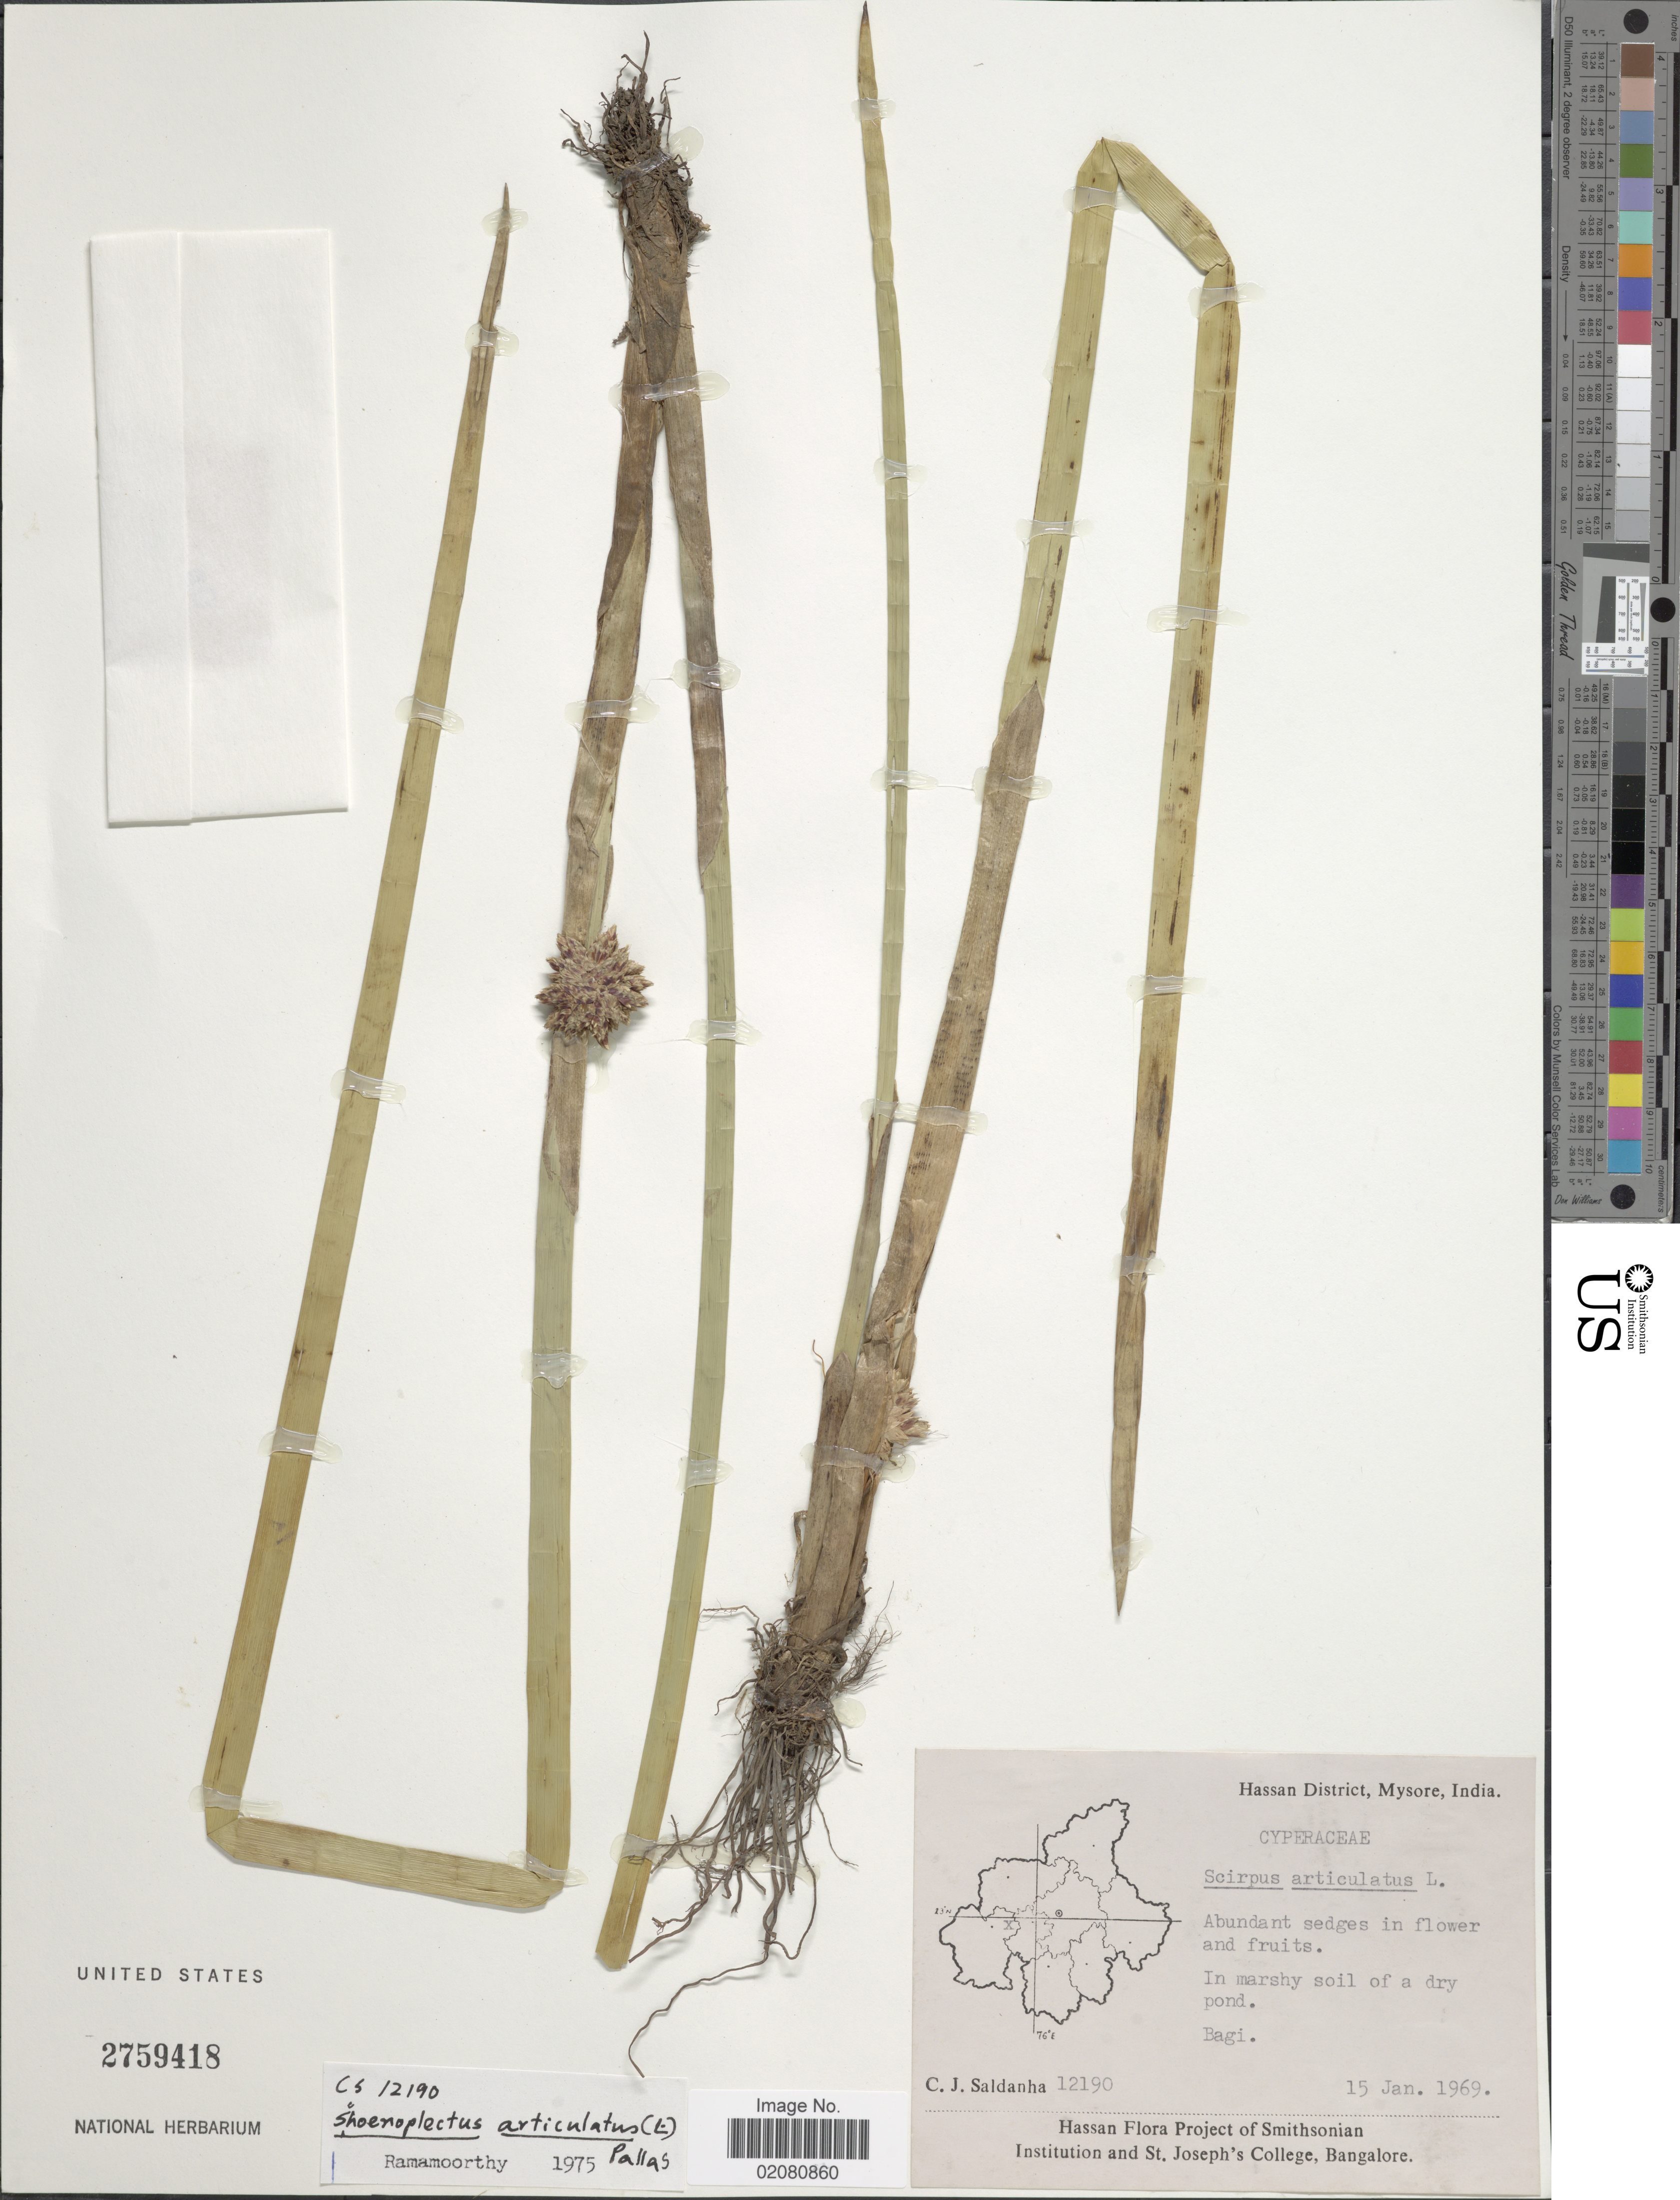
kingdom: Plantae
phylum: Tracheophyta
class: Liliopsida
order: Poales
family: Cyperaceae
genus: Schoenoplectus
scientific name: Schoenoplectus articulatus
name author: (L.) Palla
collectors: C. J. Saldanha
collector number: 12190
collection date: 1969-01-15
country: India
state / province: Karnataka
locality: Hassan District, Mysore, India. Bagi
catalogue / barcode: US 2759418